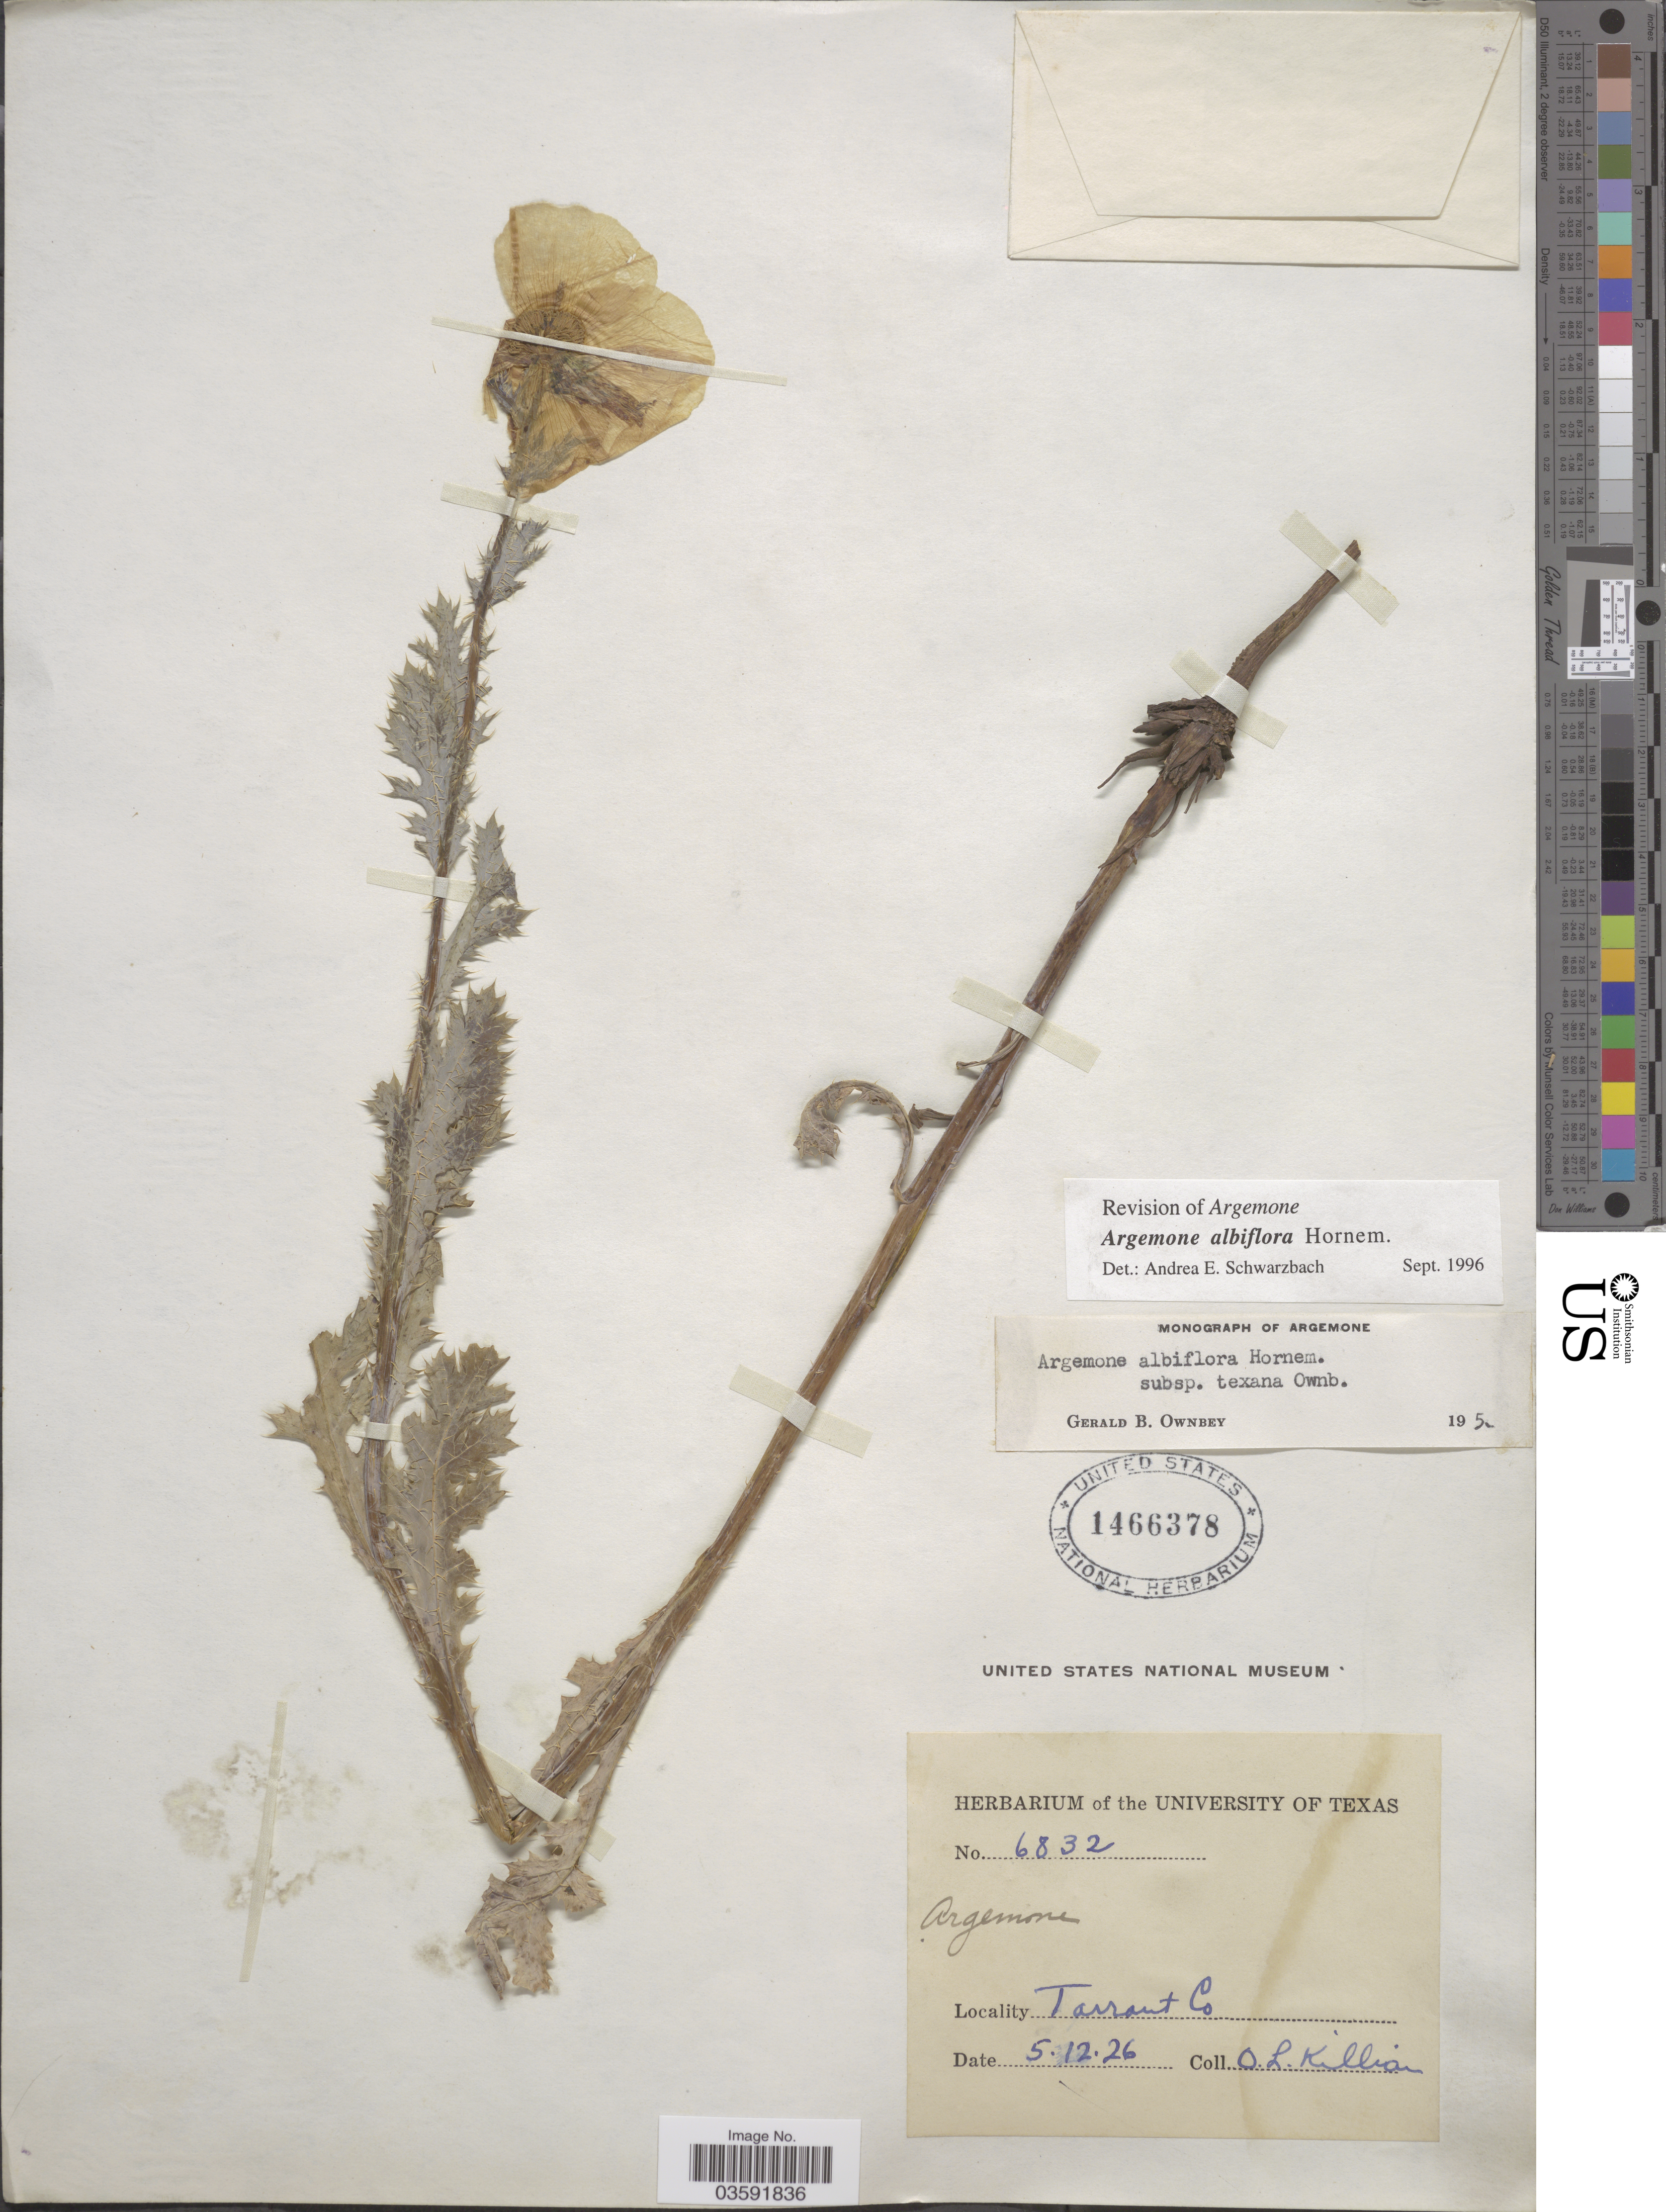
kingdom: Plantae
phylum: Tracheophyta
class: Magnoliopsida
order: Ranunculales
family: Papaveraceae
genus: Argemone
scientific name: Argemone albiflora subsp. albiflora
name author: Hornem.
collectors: O. Killian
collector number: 6832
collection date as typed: Transcribed d/m/y: 12/5/26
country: United States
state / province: Texas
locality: Tarrant Co.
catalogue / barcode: US 1466378